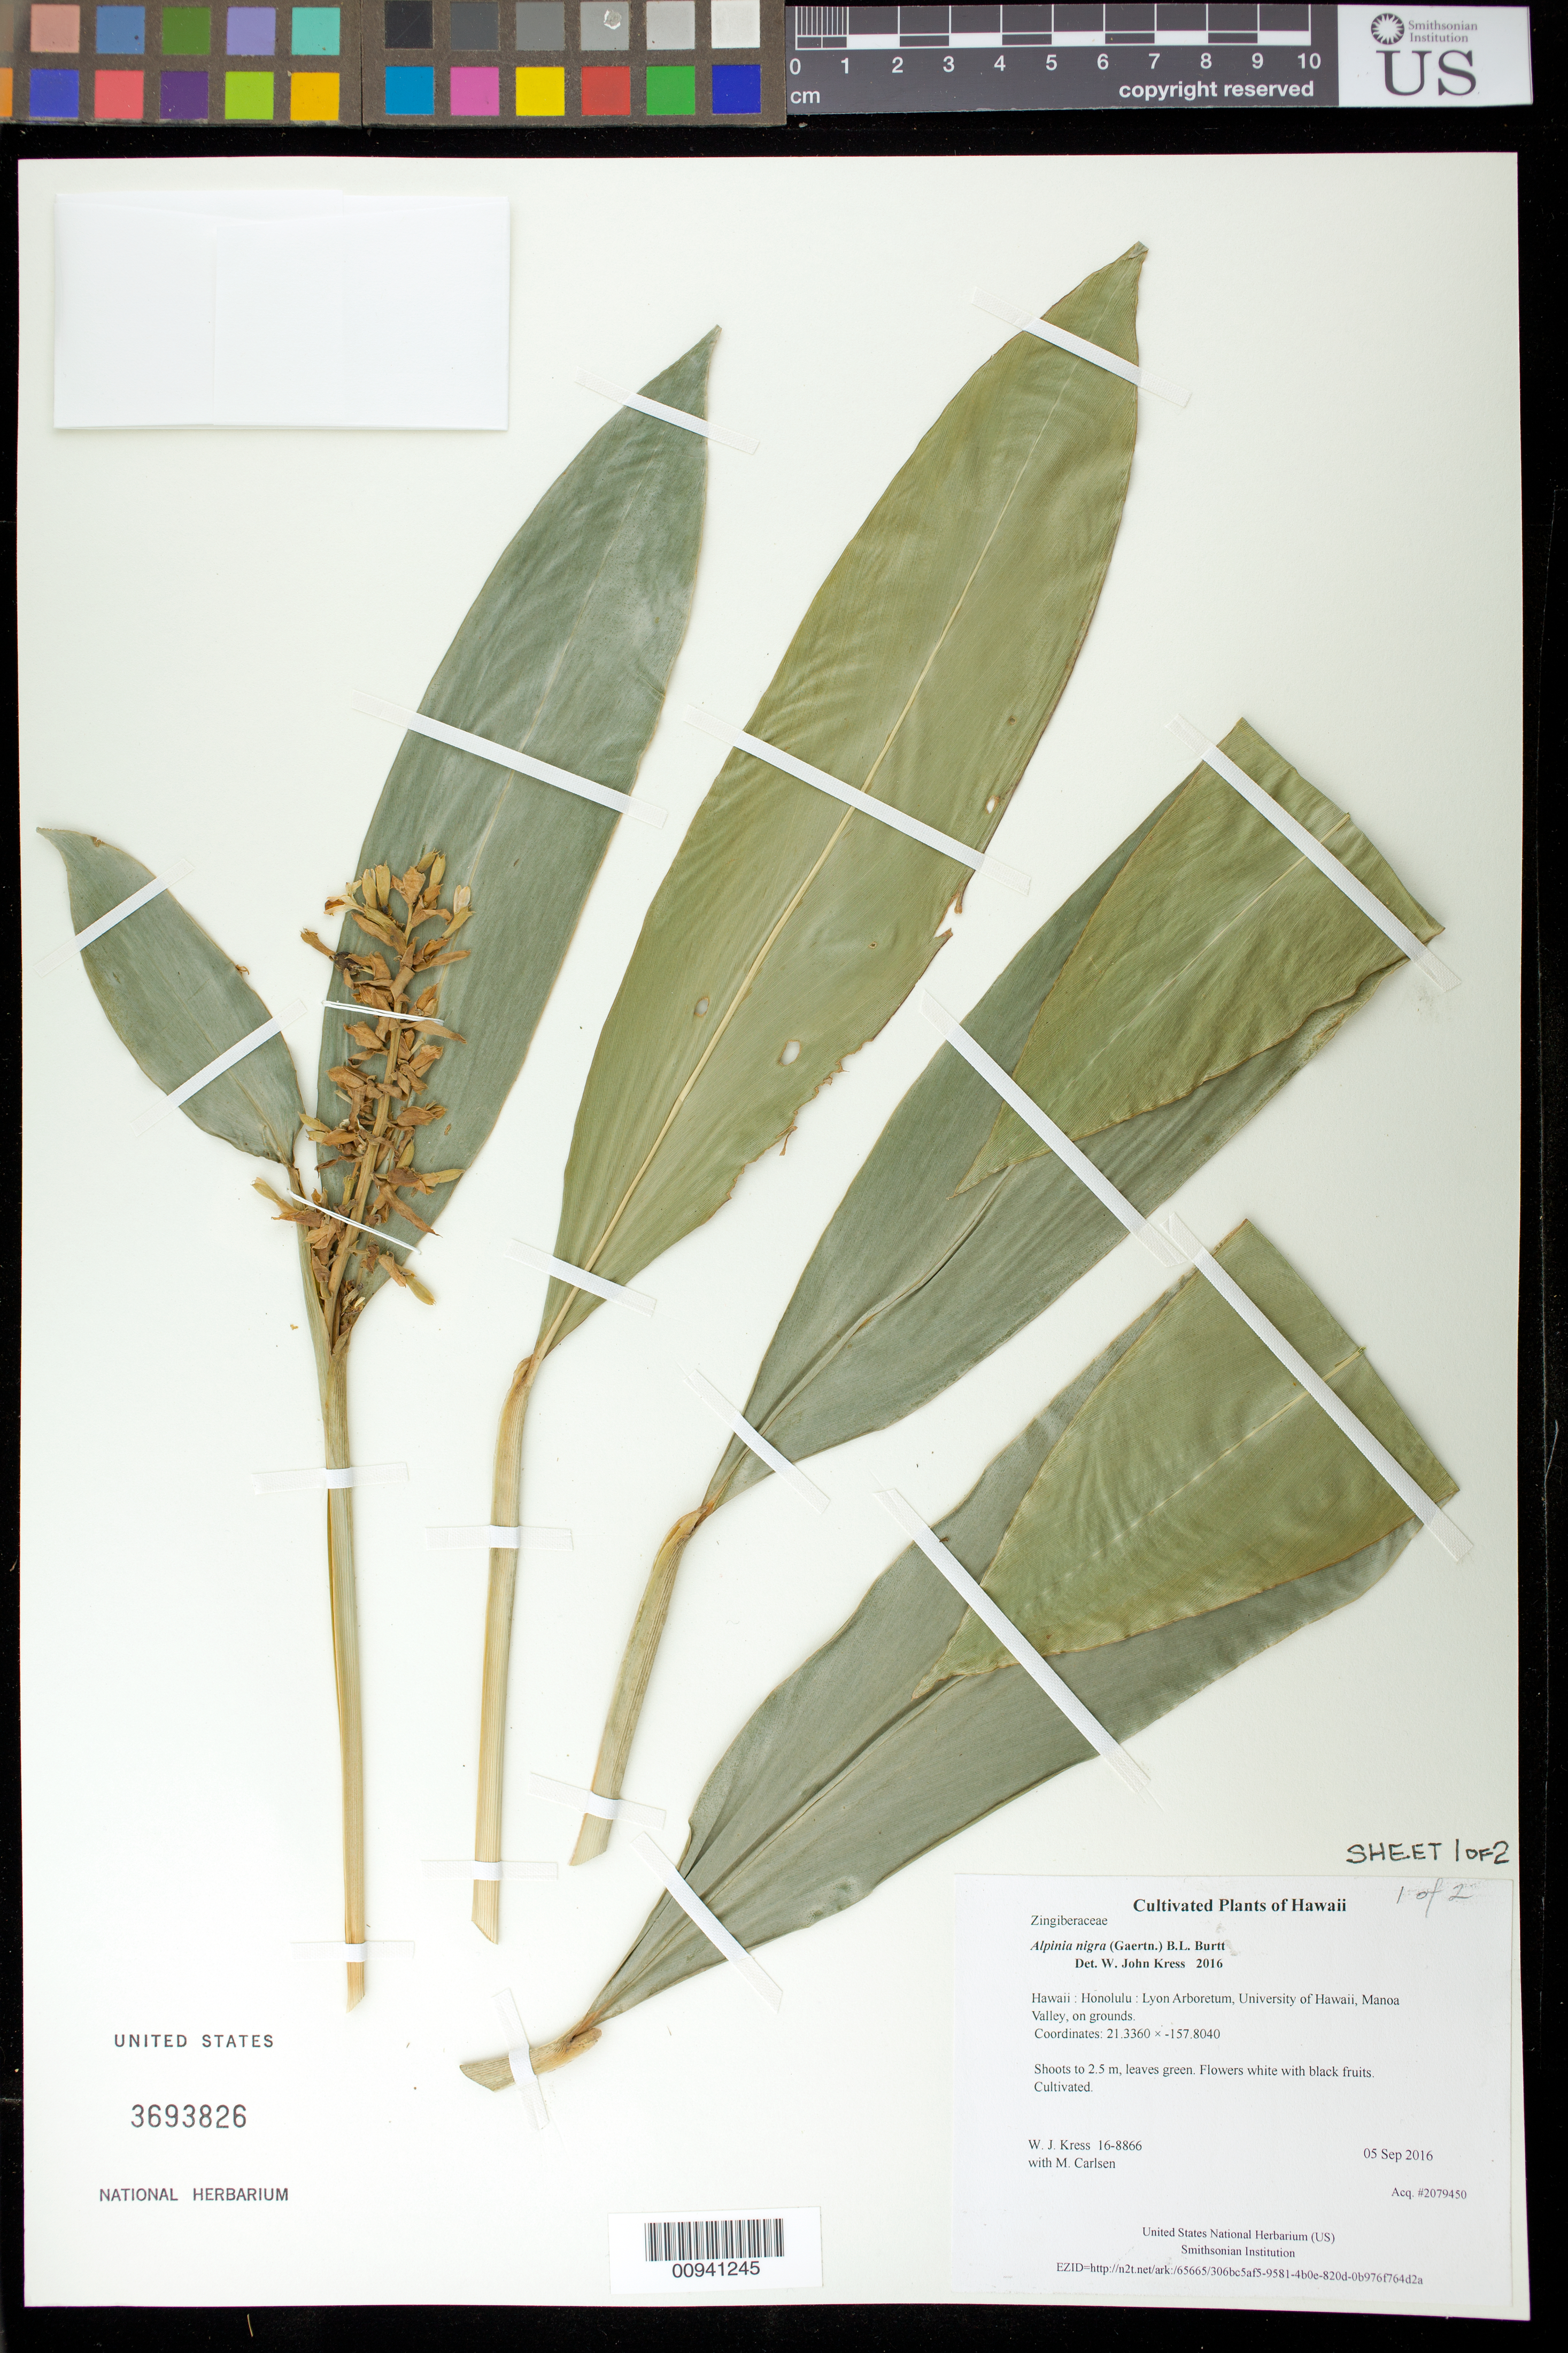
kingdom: Plantae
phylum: Tracheophyta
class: Liliopsida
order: Zingiberales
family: Zingiberaceae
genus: Alpinia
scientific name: Alpinia nigra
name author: (Gaertn.) B.L. Burtt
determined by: Kress, W. J., (US), Smithsonian Institution - National Museum of Natural History (UNITED STATES)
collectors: W. J. Kress & M. M. Carlsen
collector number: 16-8866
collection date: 2016-09-05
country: United States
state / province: Hawaii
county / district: Honolulu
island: Oahu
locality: Lyon Arboretum, University of Hawaii, Manoa Valley, on grounds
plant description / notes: Frozen tissue stored in Biorepository at AG5NN06; dried tissue stored at AG5NN05.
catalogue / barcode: US 3693826